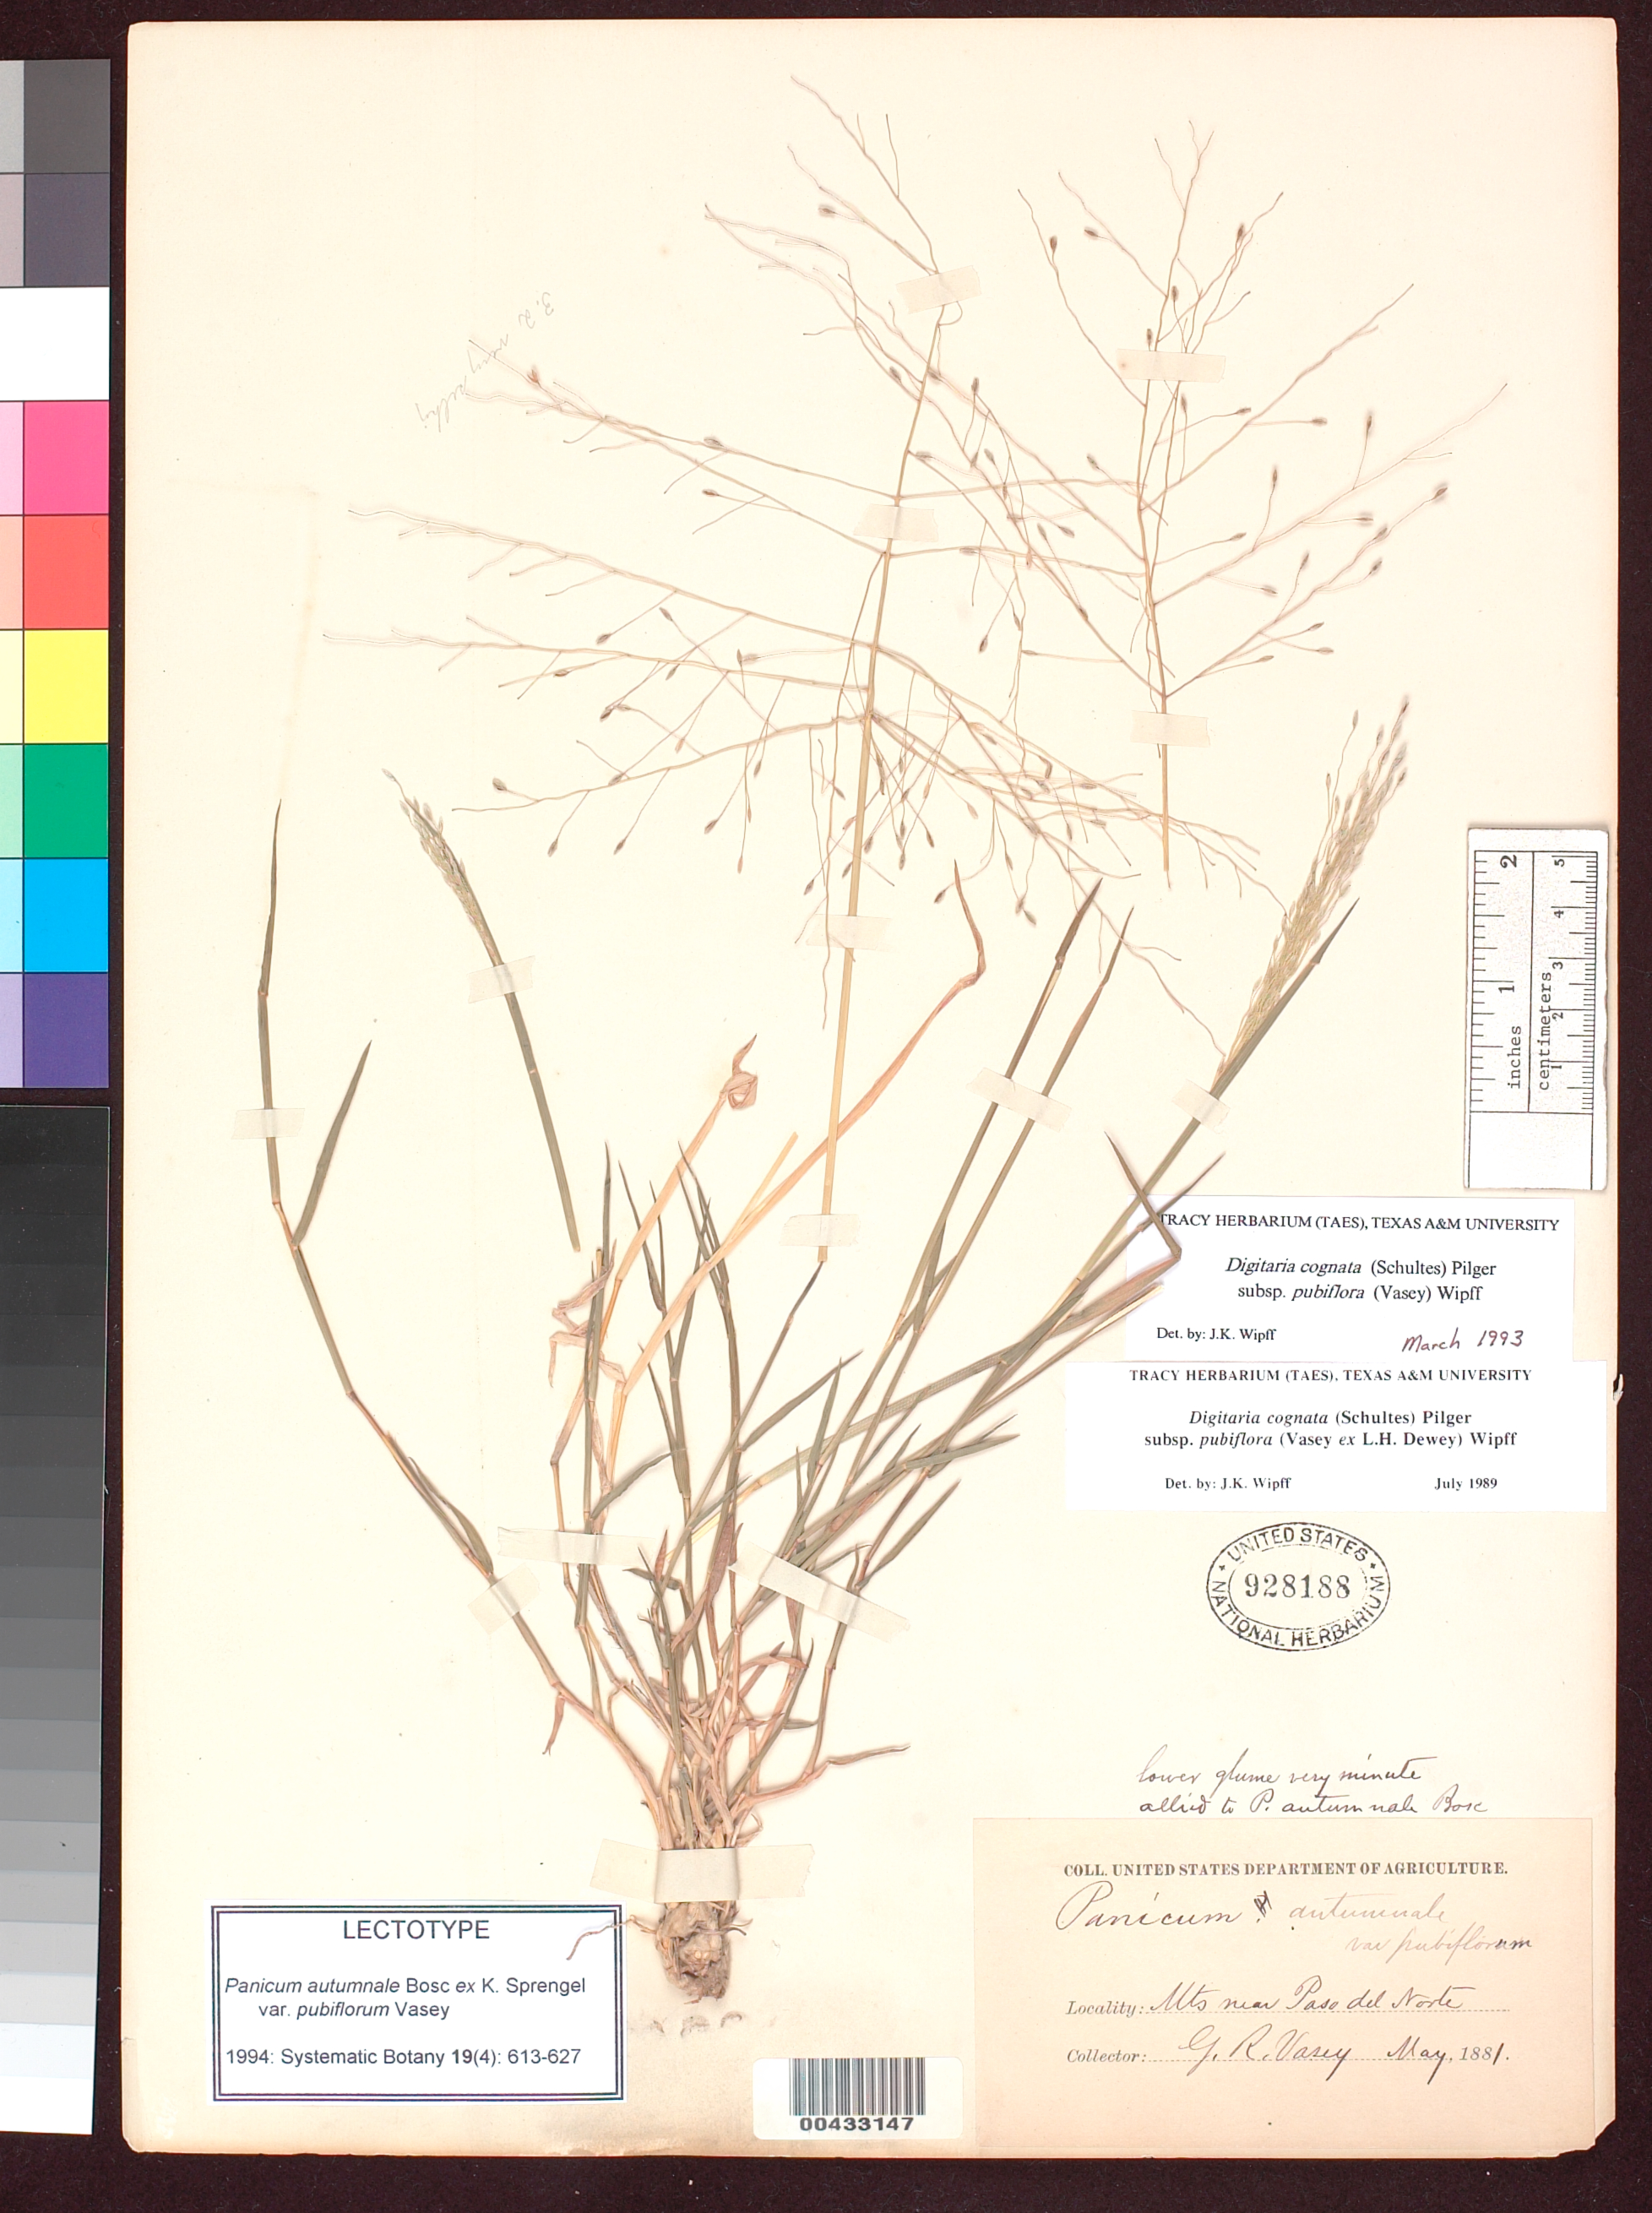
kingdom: Plantae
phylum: Tracheophyta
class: Liliopsida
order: Poales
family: Poaceae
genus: Panicum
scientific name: Panicum autumnale var. pubiflorum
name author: Vasey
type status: Lectotype; Syntype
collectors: G. R. Vasey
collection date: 1881-05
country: United States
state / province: Texas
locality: Mts. near Paso del Norte.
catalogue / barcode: US 928188